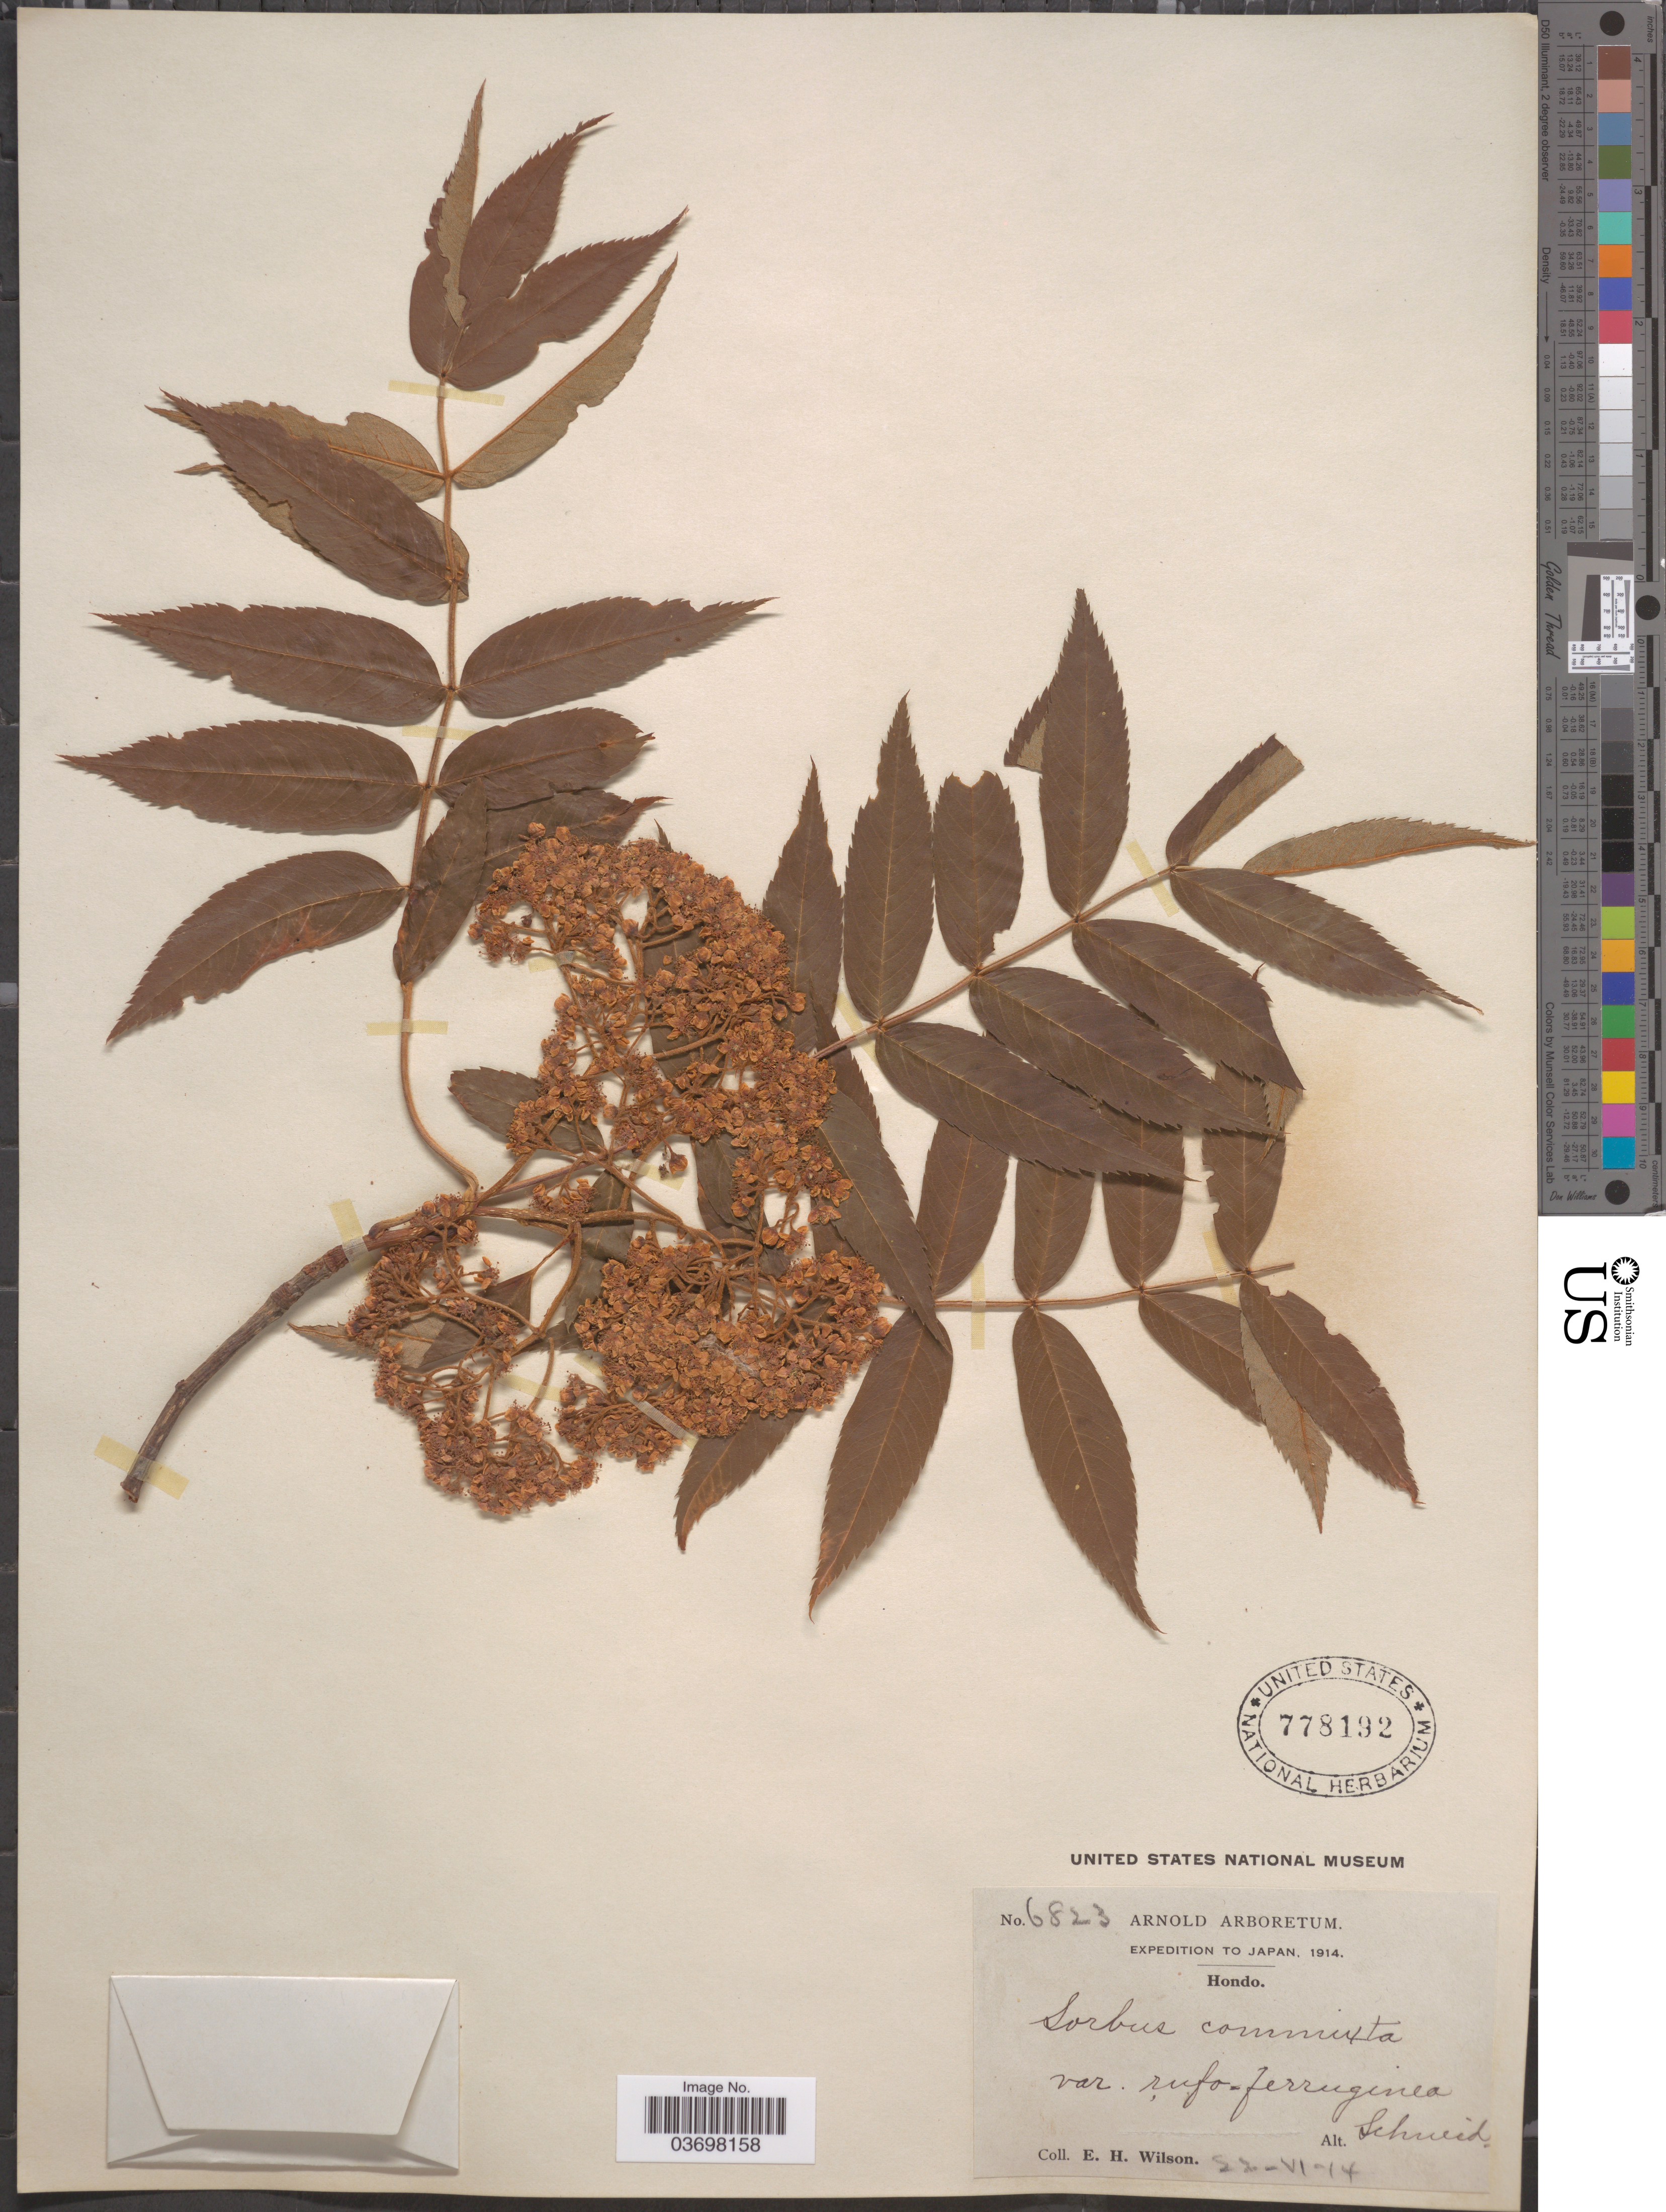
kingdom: Plantae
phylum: Tracheophyta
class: Magnoliopsida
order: Rosales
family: Rosaceae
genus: Sorbus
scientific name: Sorbus commixta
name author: Hedl.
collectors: E. Wilson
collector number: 6823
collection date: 1914-06-22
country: Japan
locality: Hondo.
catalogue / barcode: US 778192